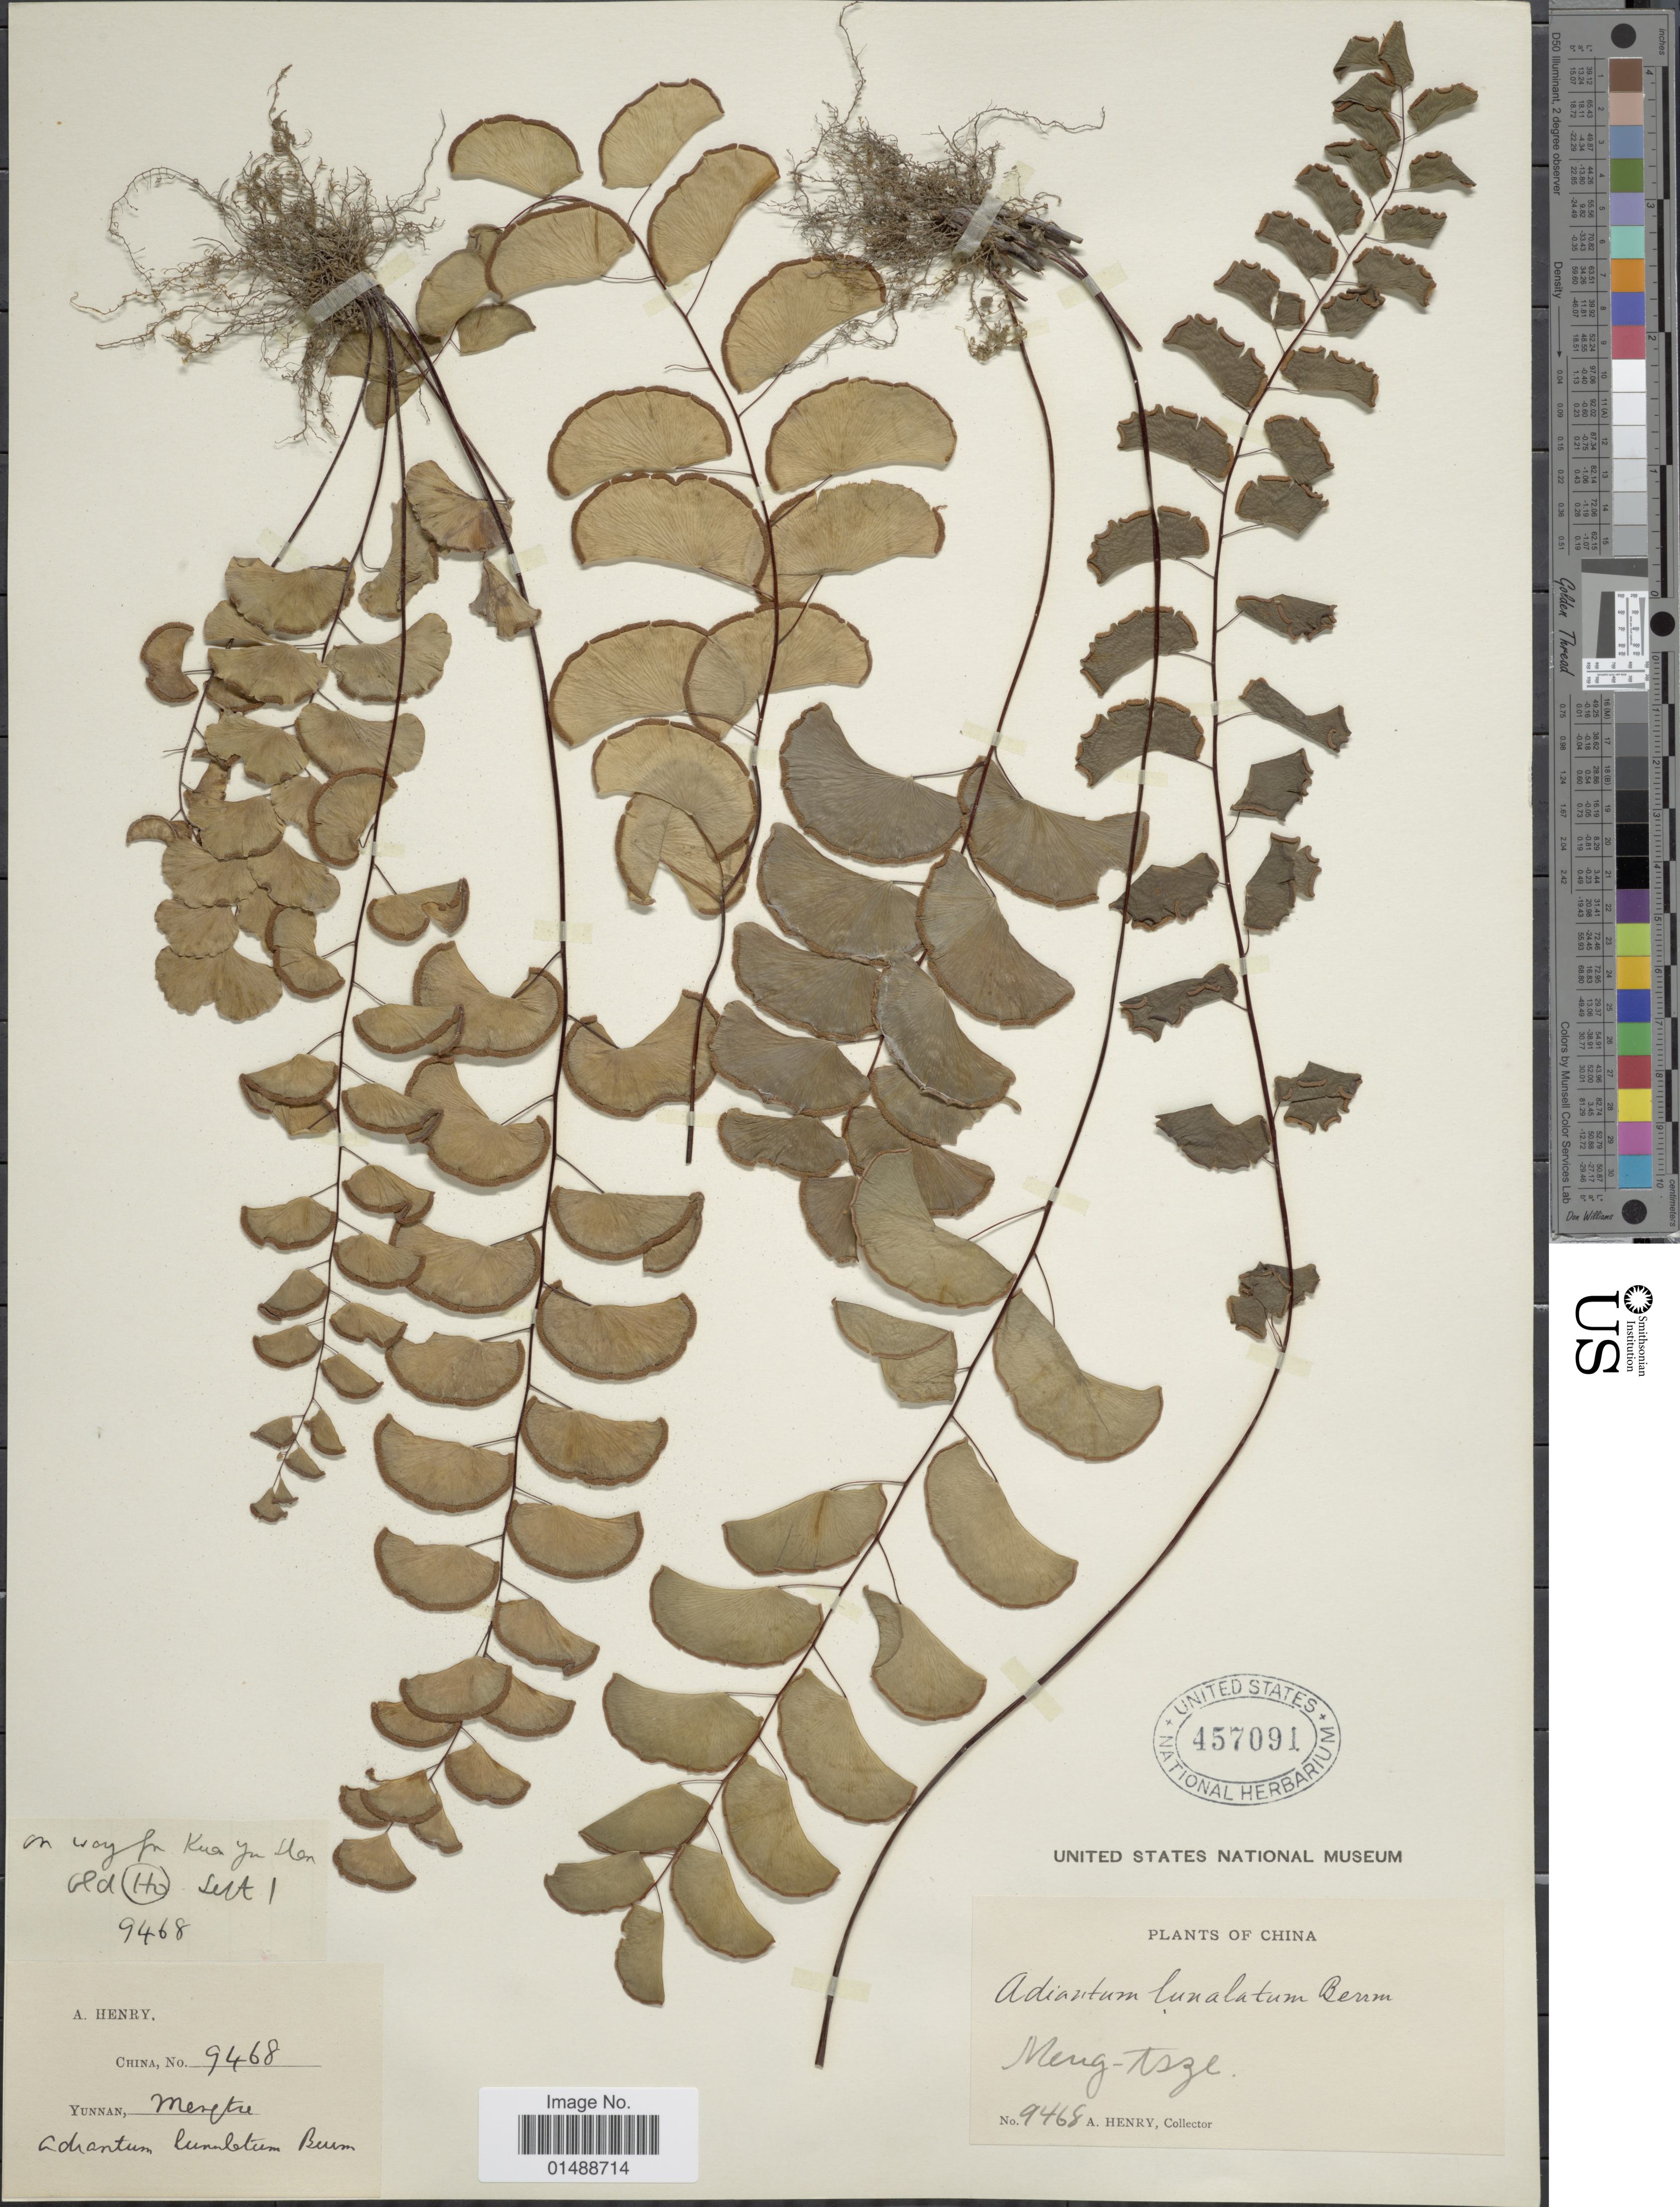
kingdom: Plantae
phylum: Tracheophyta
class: Polypodiopsida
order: Polypodiales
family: Pteridaceae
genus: Adiantum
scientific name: Adiantum philippense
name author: L.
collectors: A. Henry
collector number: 9468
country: China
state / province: Yunnan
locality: Yunnan, Mengtze.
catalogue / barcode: US 457091